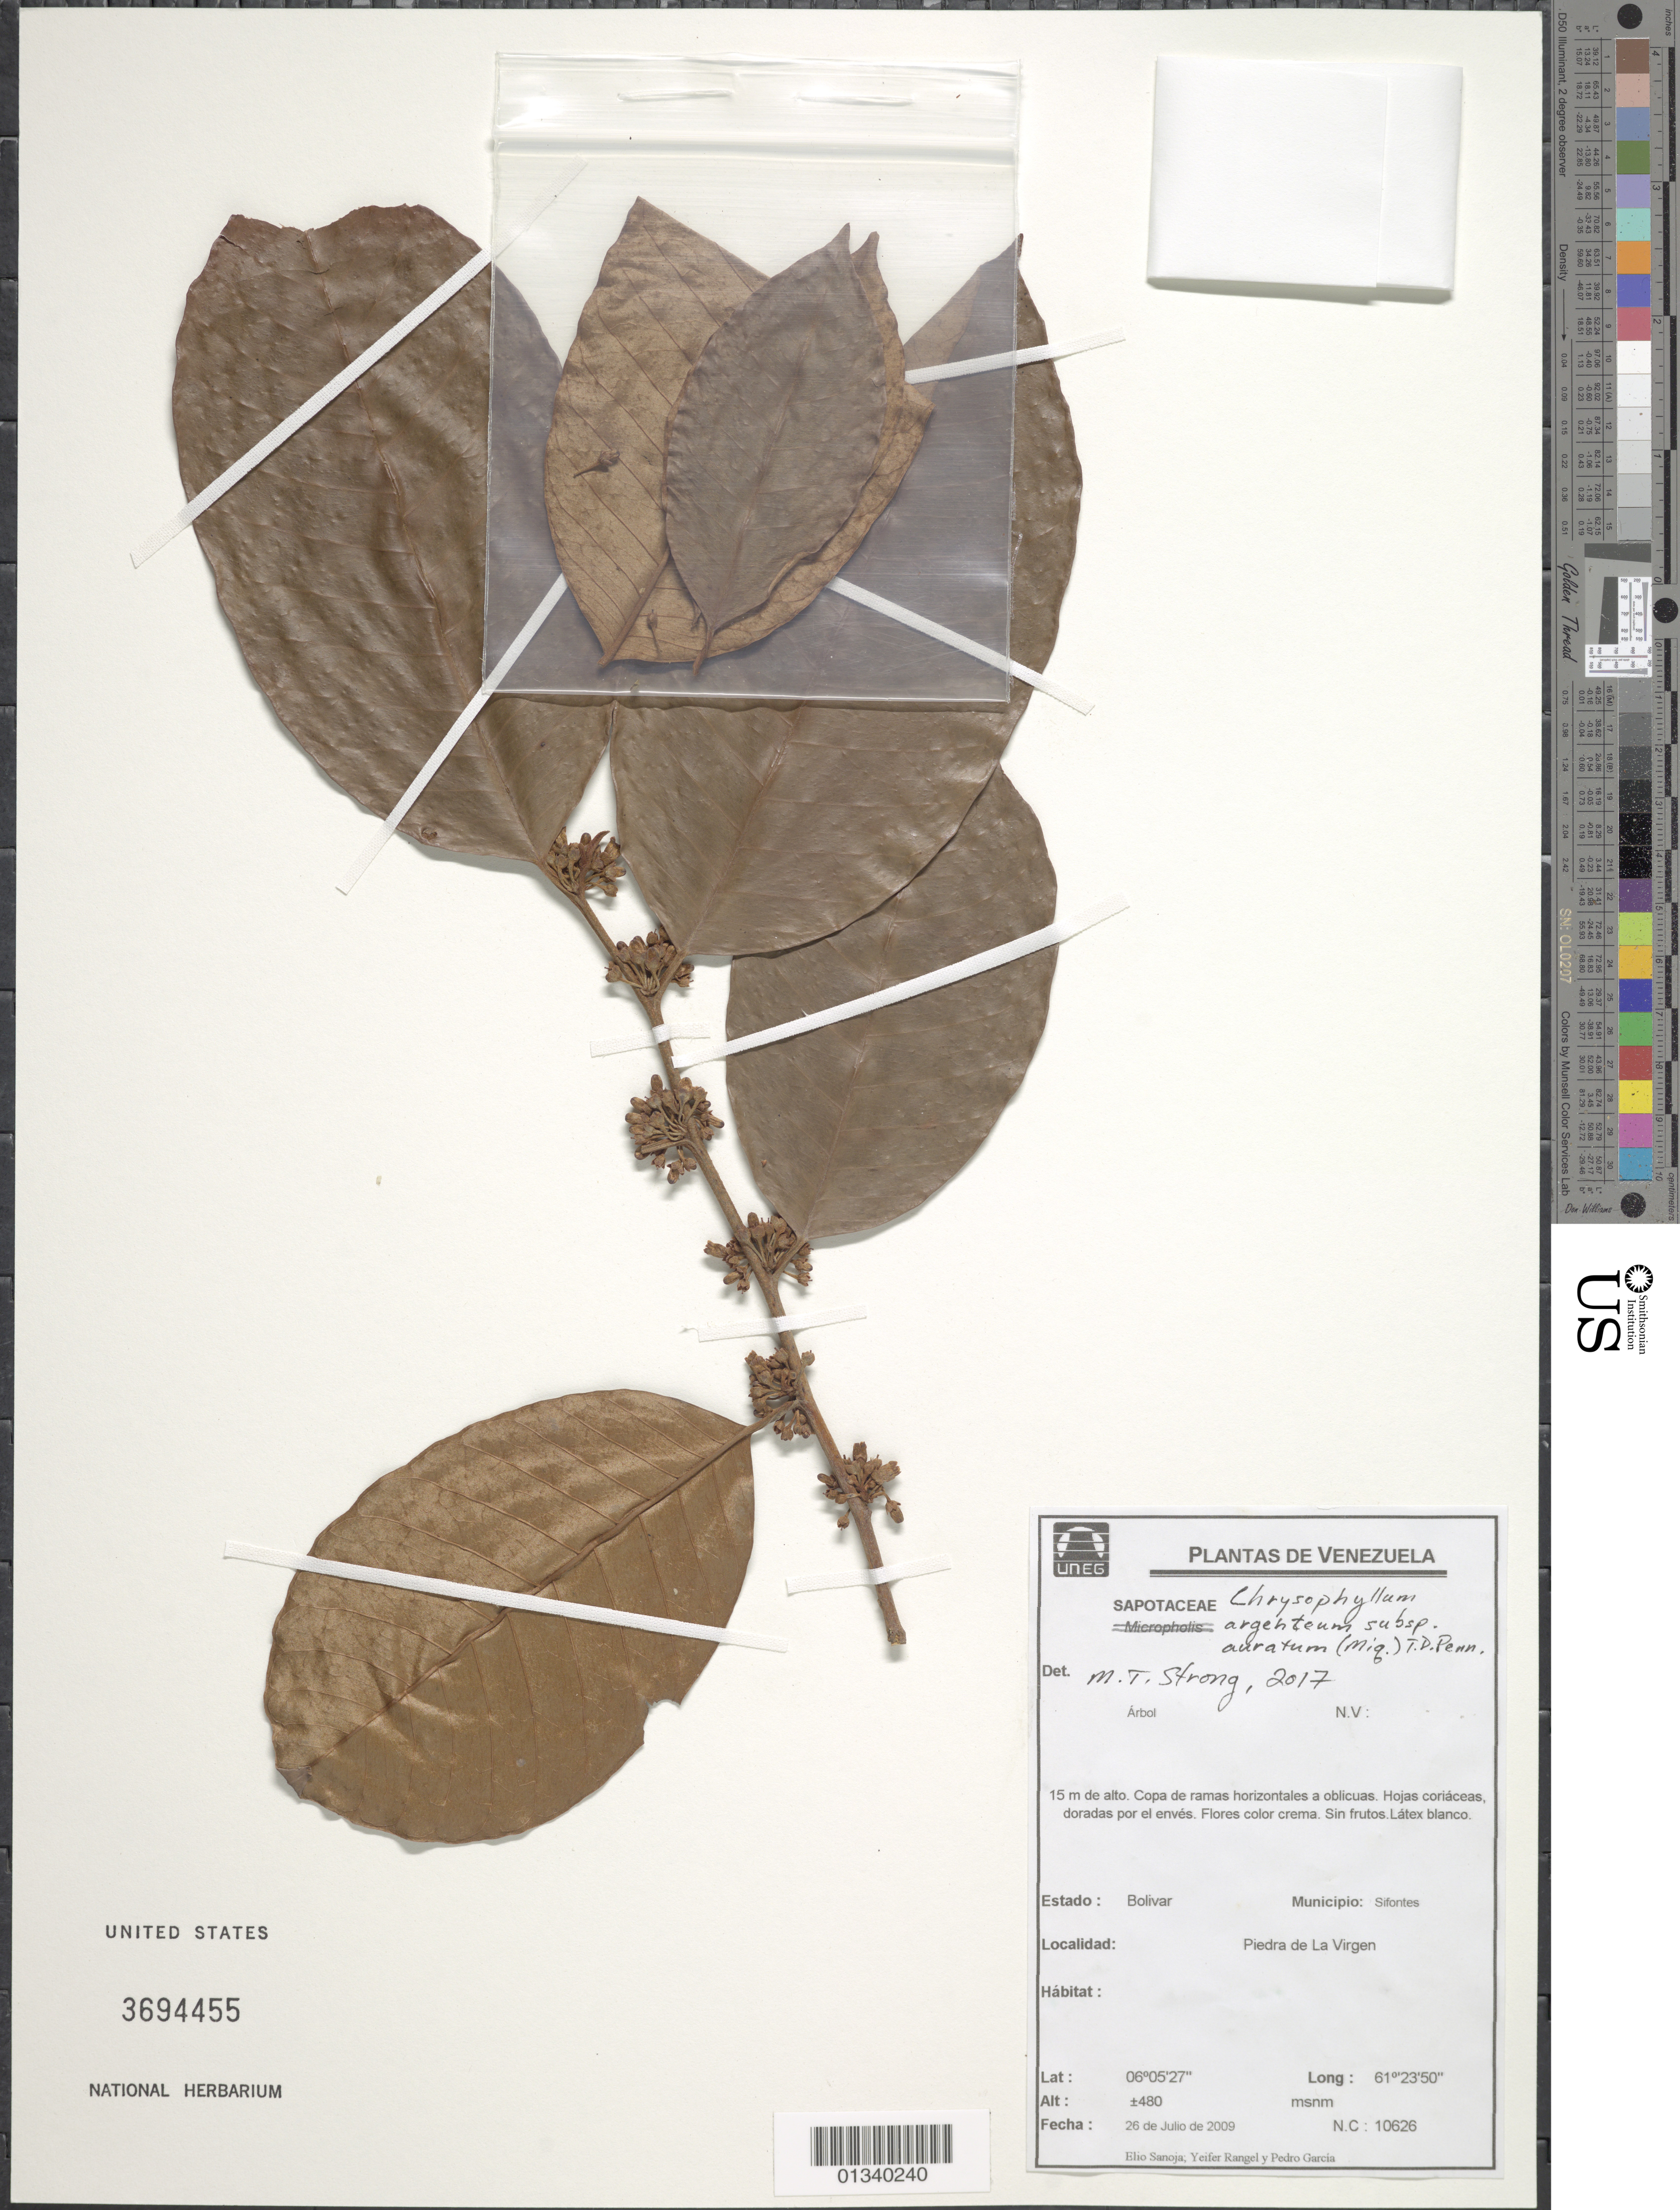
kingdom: Plantae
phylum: Tracheophyta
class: Magnoliopsida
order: Ericales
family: Sapotaceae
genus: Chrysophyllum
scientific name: Chrysophyllum argenteum subsp. auratum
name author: (Miq.) T.D. Penn.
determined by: Strong, M. T., (US), Smithsonian Institution - National Museum of Natural History (UNITED STATES)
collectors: E. Sanoja, Y. Rangel & P. García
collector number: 10626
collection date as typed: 26 July 2009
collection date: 2009-07-26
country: Venezuela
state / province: Bolivar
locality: Sifontes: Piedra de La Virgen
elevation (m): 480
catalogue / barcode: US 3694455